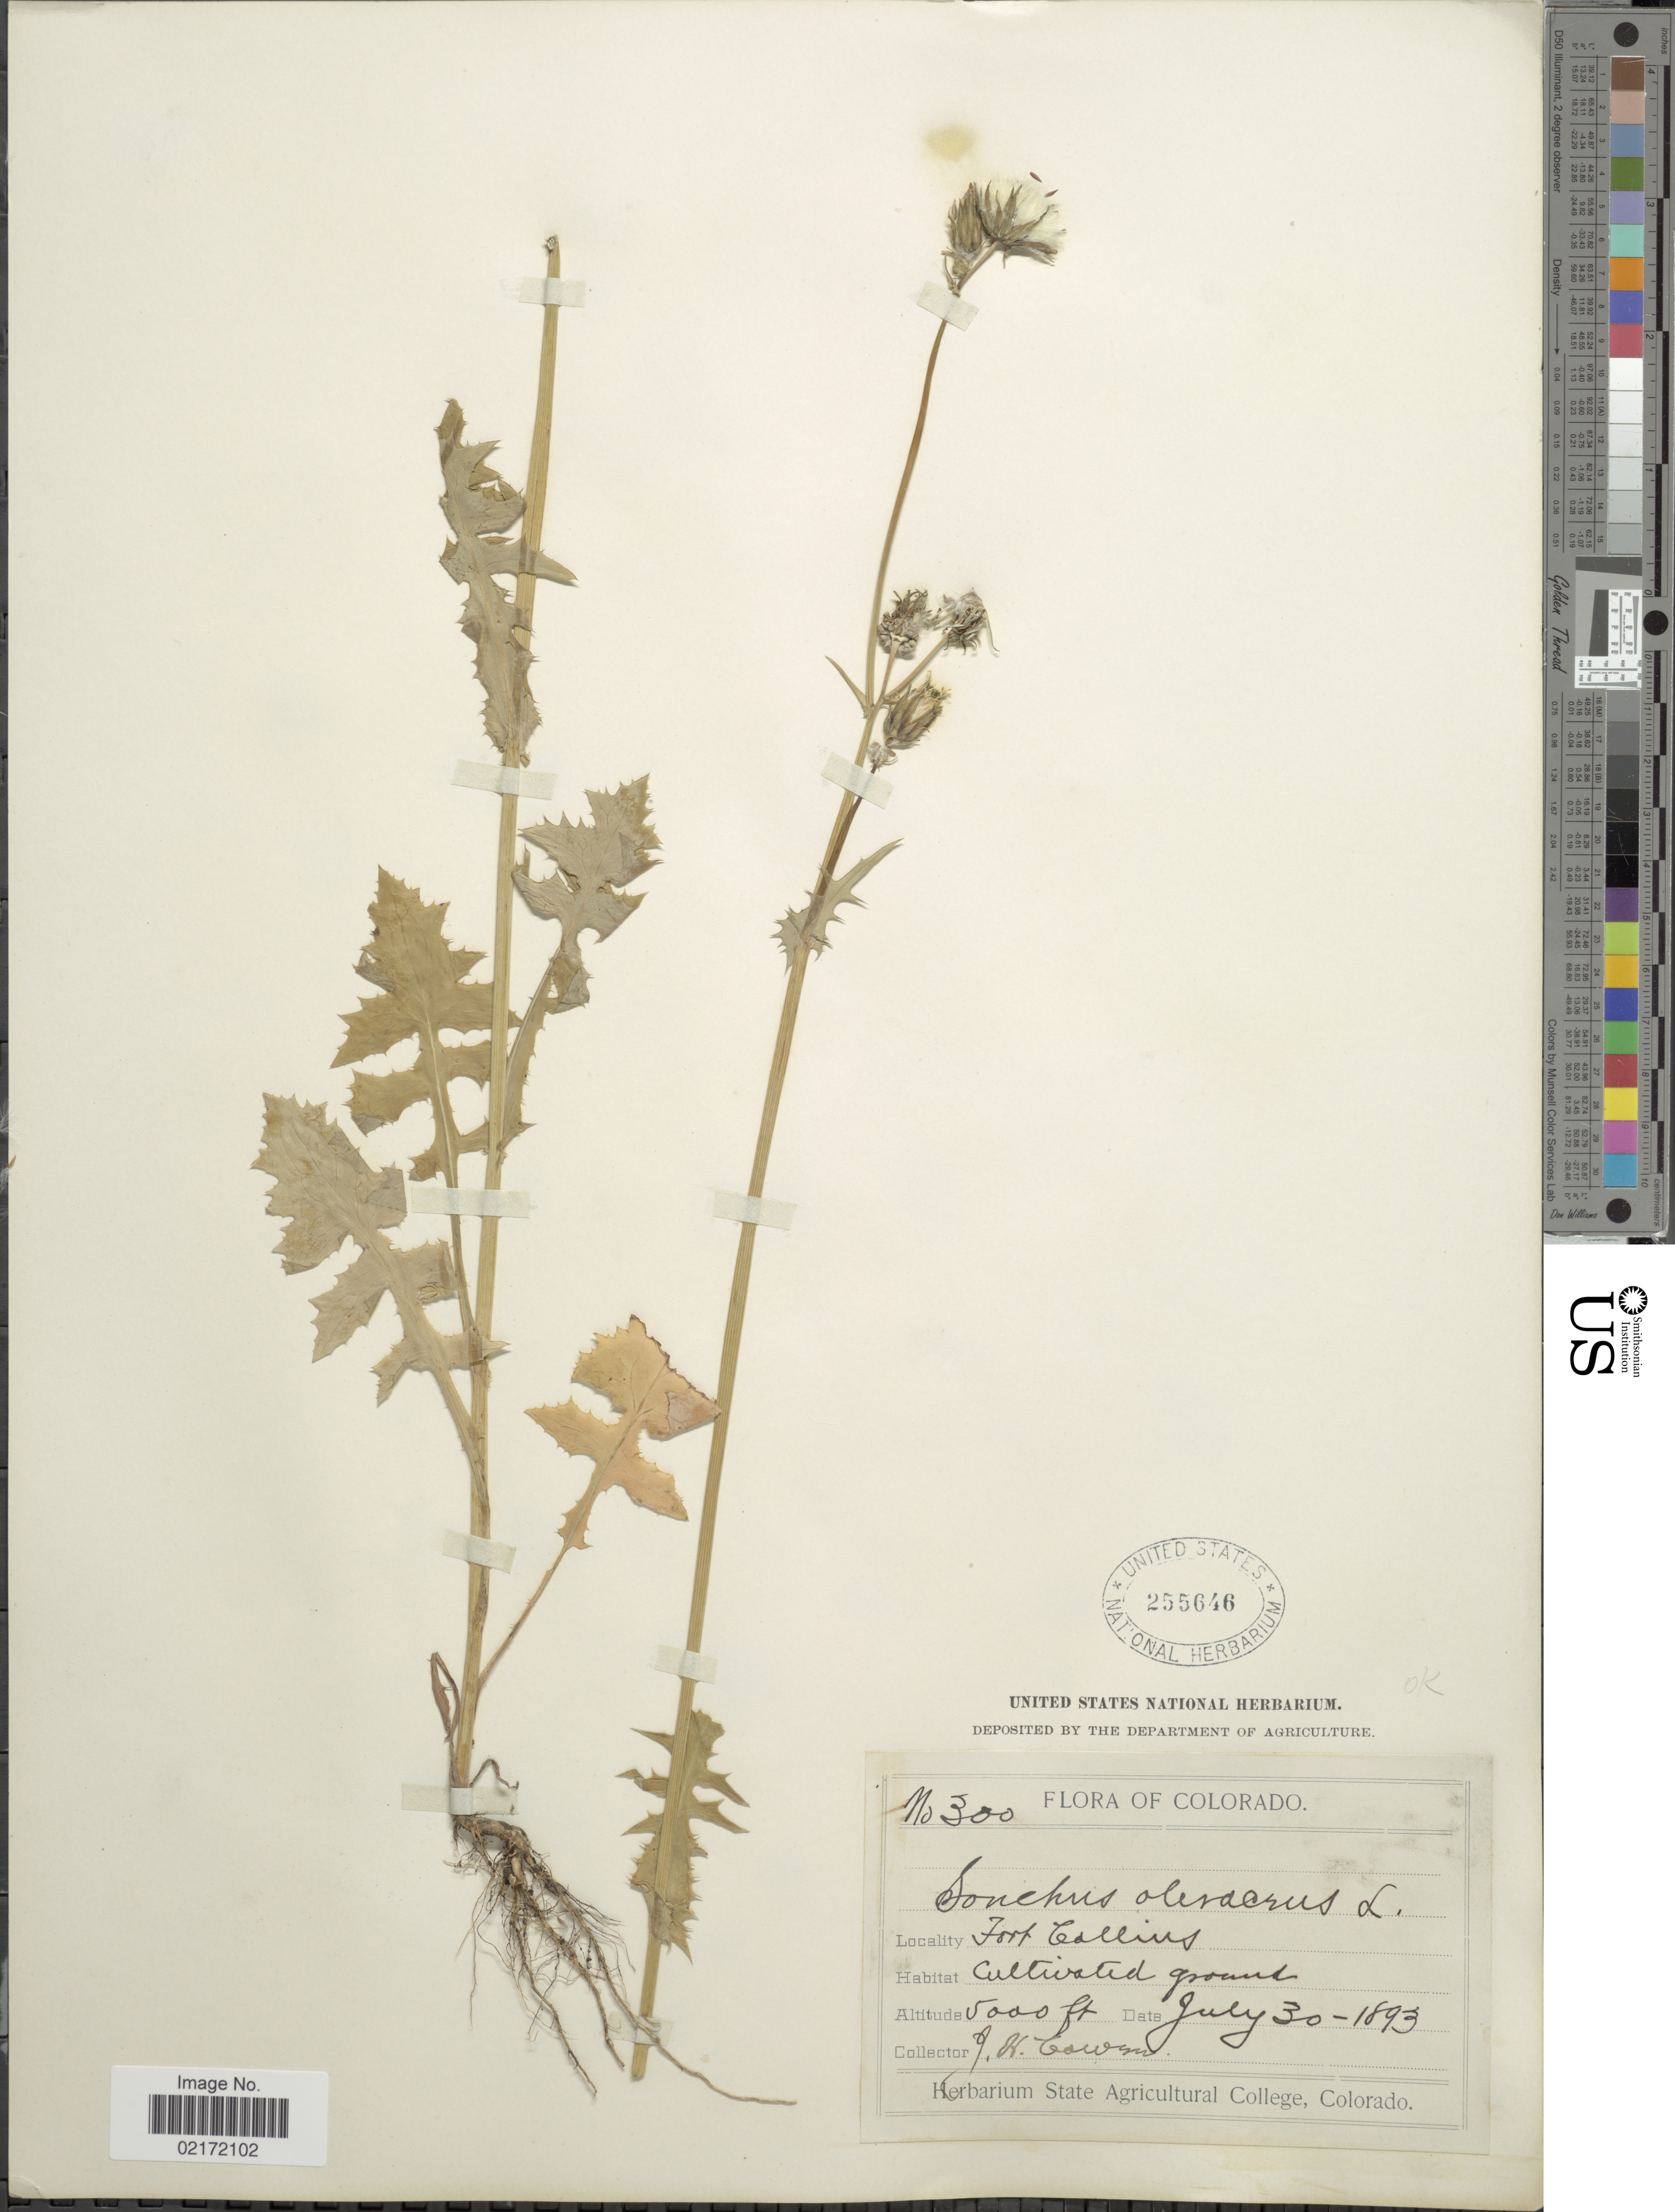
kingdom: Plantae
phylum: Tracheophyta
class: Magnoliopsida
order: Asterales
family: Asteraceae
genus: Sonchus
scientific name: Sonchus oleraceus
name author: L.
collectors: J. Cowen & J. H. Cowen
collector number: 300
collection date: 1893-07-30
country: United States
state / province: Colorado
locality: Fort Collins. Cultivated ground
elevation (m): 1524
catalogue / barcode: US 255646